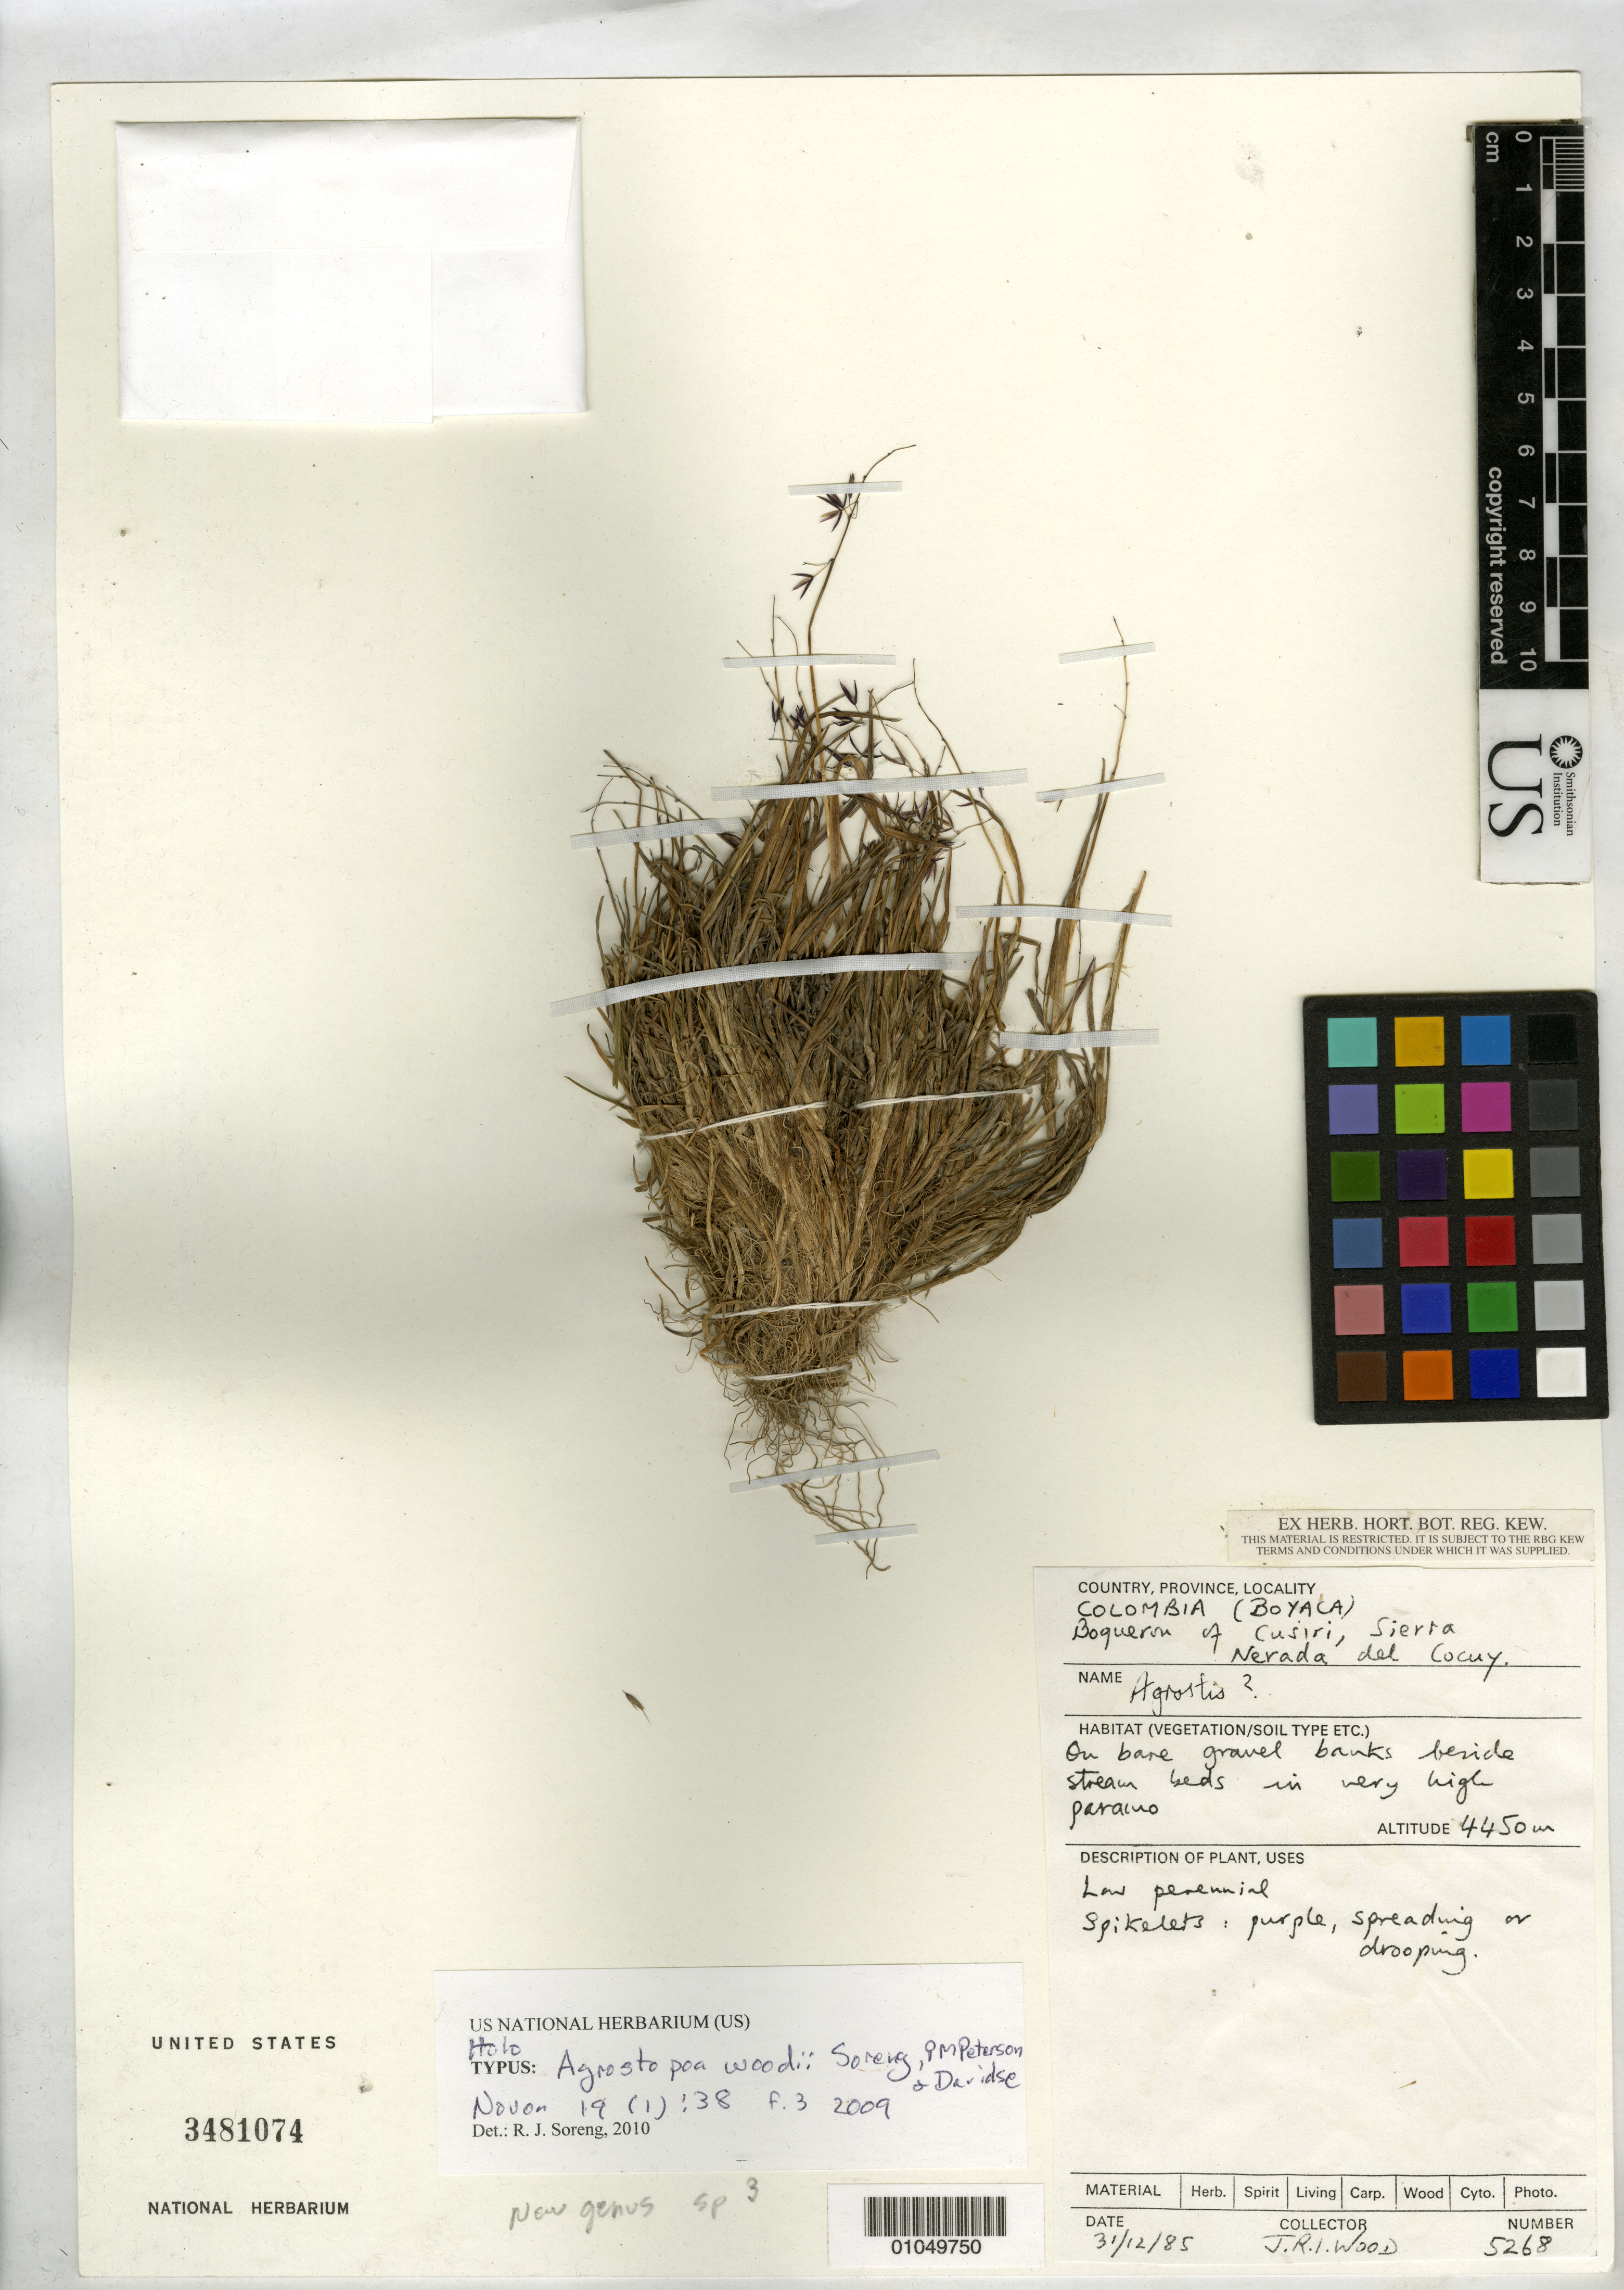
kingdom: Plantae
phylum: Tracheophyta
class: Liliopsida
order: Poales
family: Poaceae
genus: Agrostopoa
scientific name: Agrostopoa woodii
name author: Soreng et al.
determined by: Soreng, Robert J., Research Associate (BOT), Smithsonian Institution - National Museum of Natural History (UNITED STATES)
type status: Holotype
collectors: J. R. I. Wood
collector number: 5268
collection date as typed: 31 Dec 1985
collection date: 1985-12-31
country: Colombia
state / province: Boyacá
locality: Boqueron of Cusiri, Sierra Nevada del Cocuy.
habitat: On bare gravel banks beside stream beds in very high paramo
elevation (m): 4450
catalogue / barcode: US 3481074